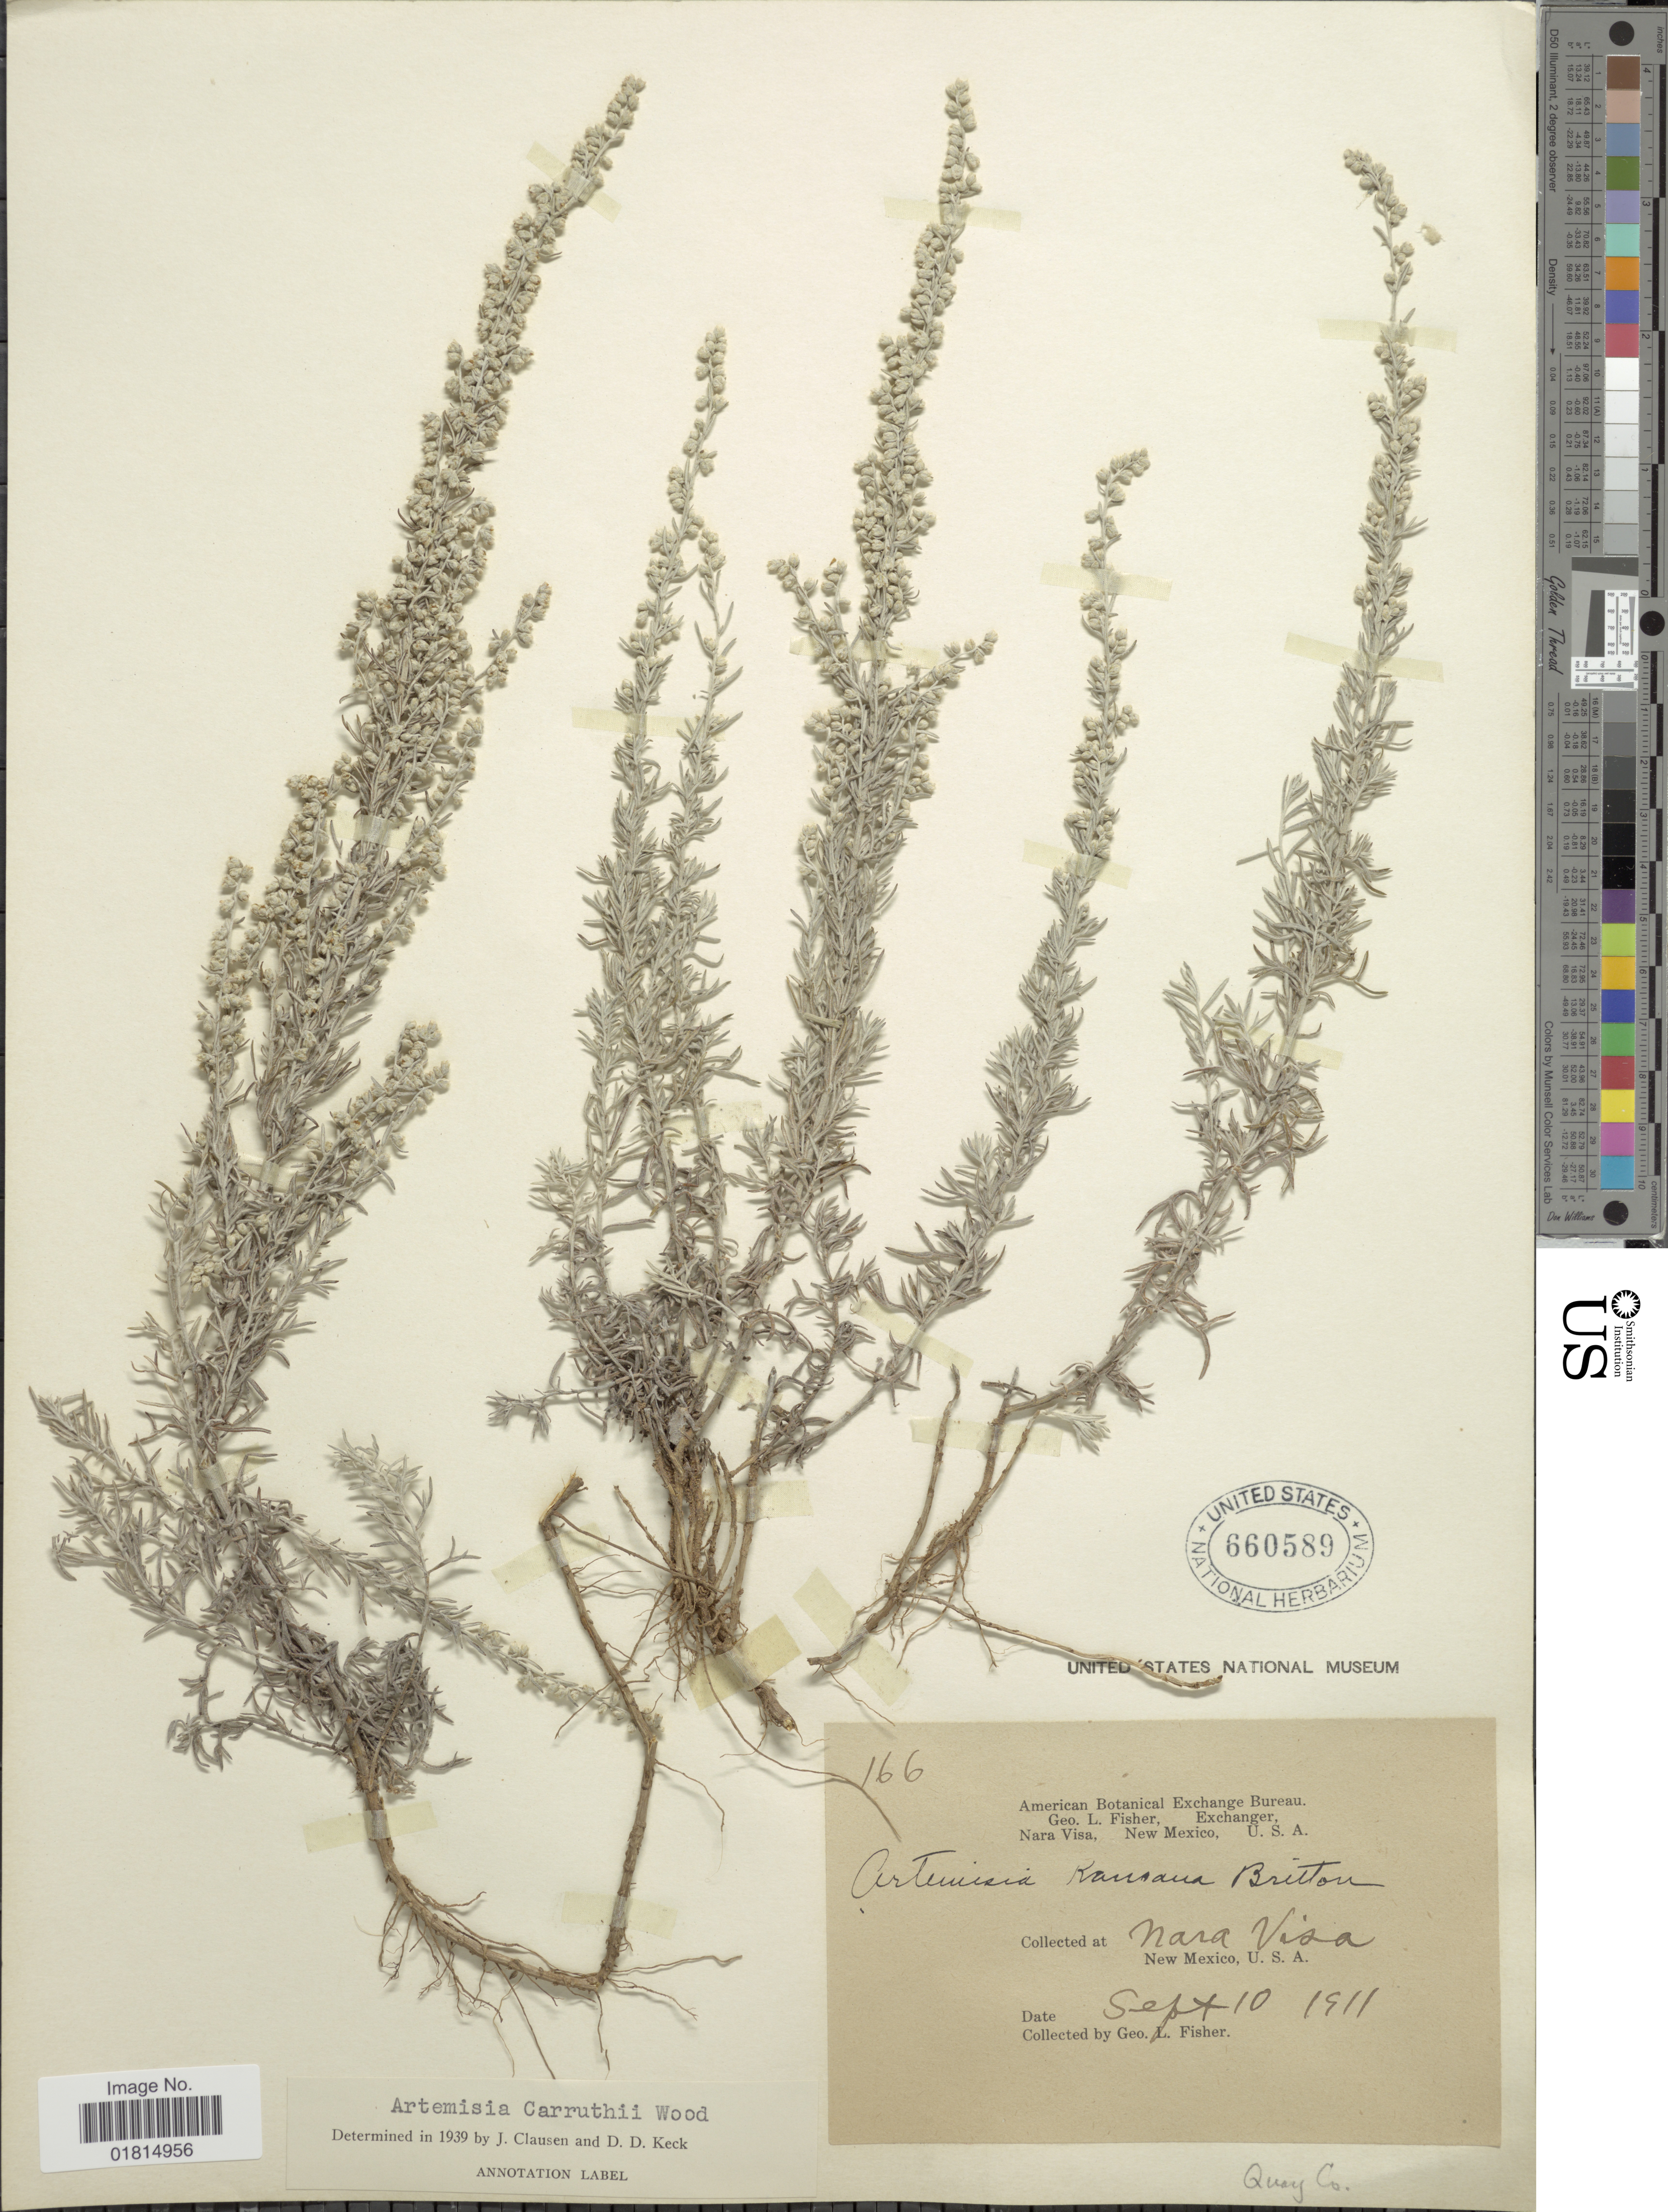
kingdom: Plantae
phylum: Tracheophyta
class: Magnoliopsida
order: Asterales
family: Asteraceae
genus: Artemisia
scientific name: Artemisia carruthii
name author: Alph. Wood ex Carruth.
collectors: G. L. Fisher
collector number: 166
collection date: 1911-09-10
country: United States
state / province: New Mexico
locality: Nara Visa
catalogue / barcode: US 660589